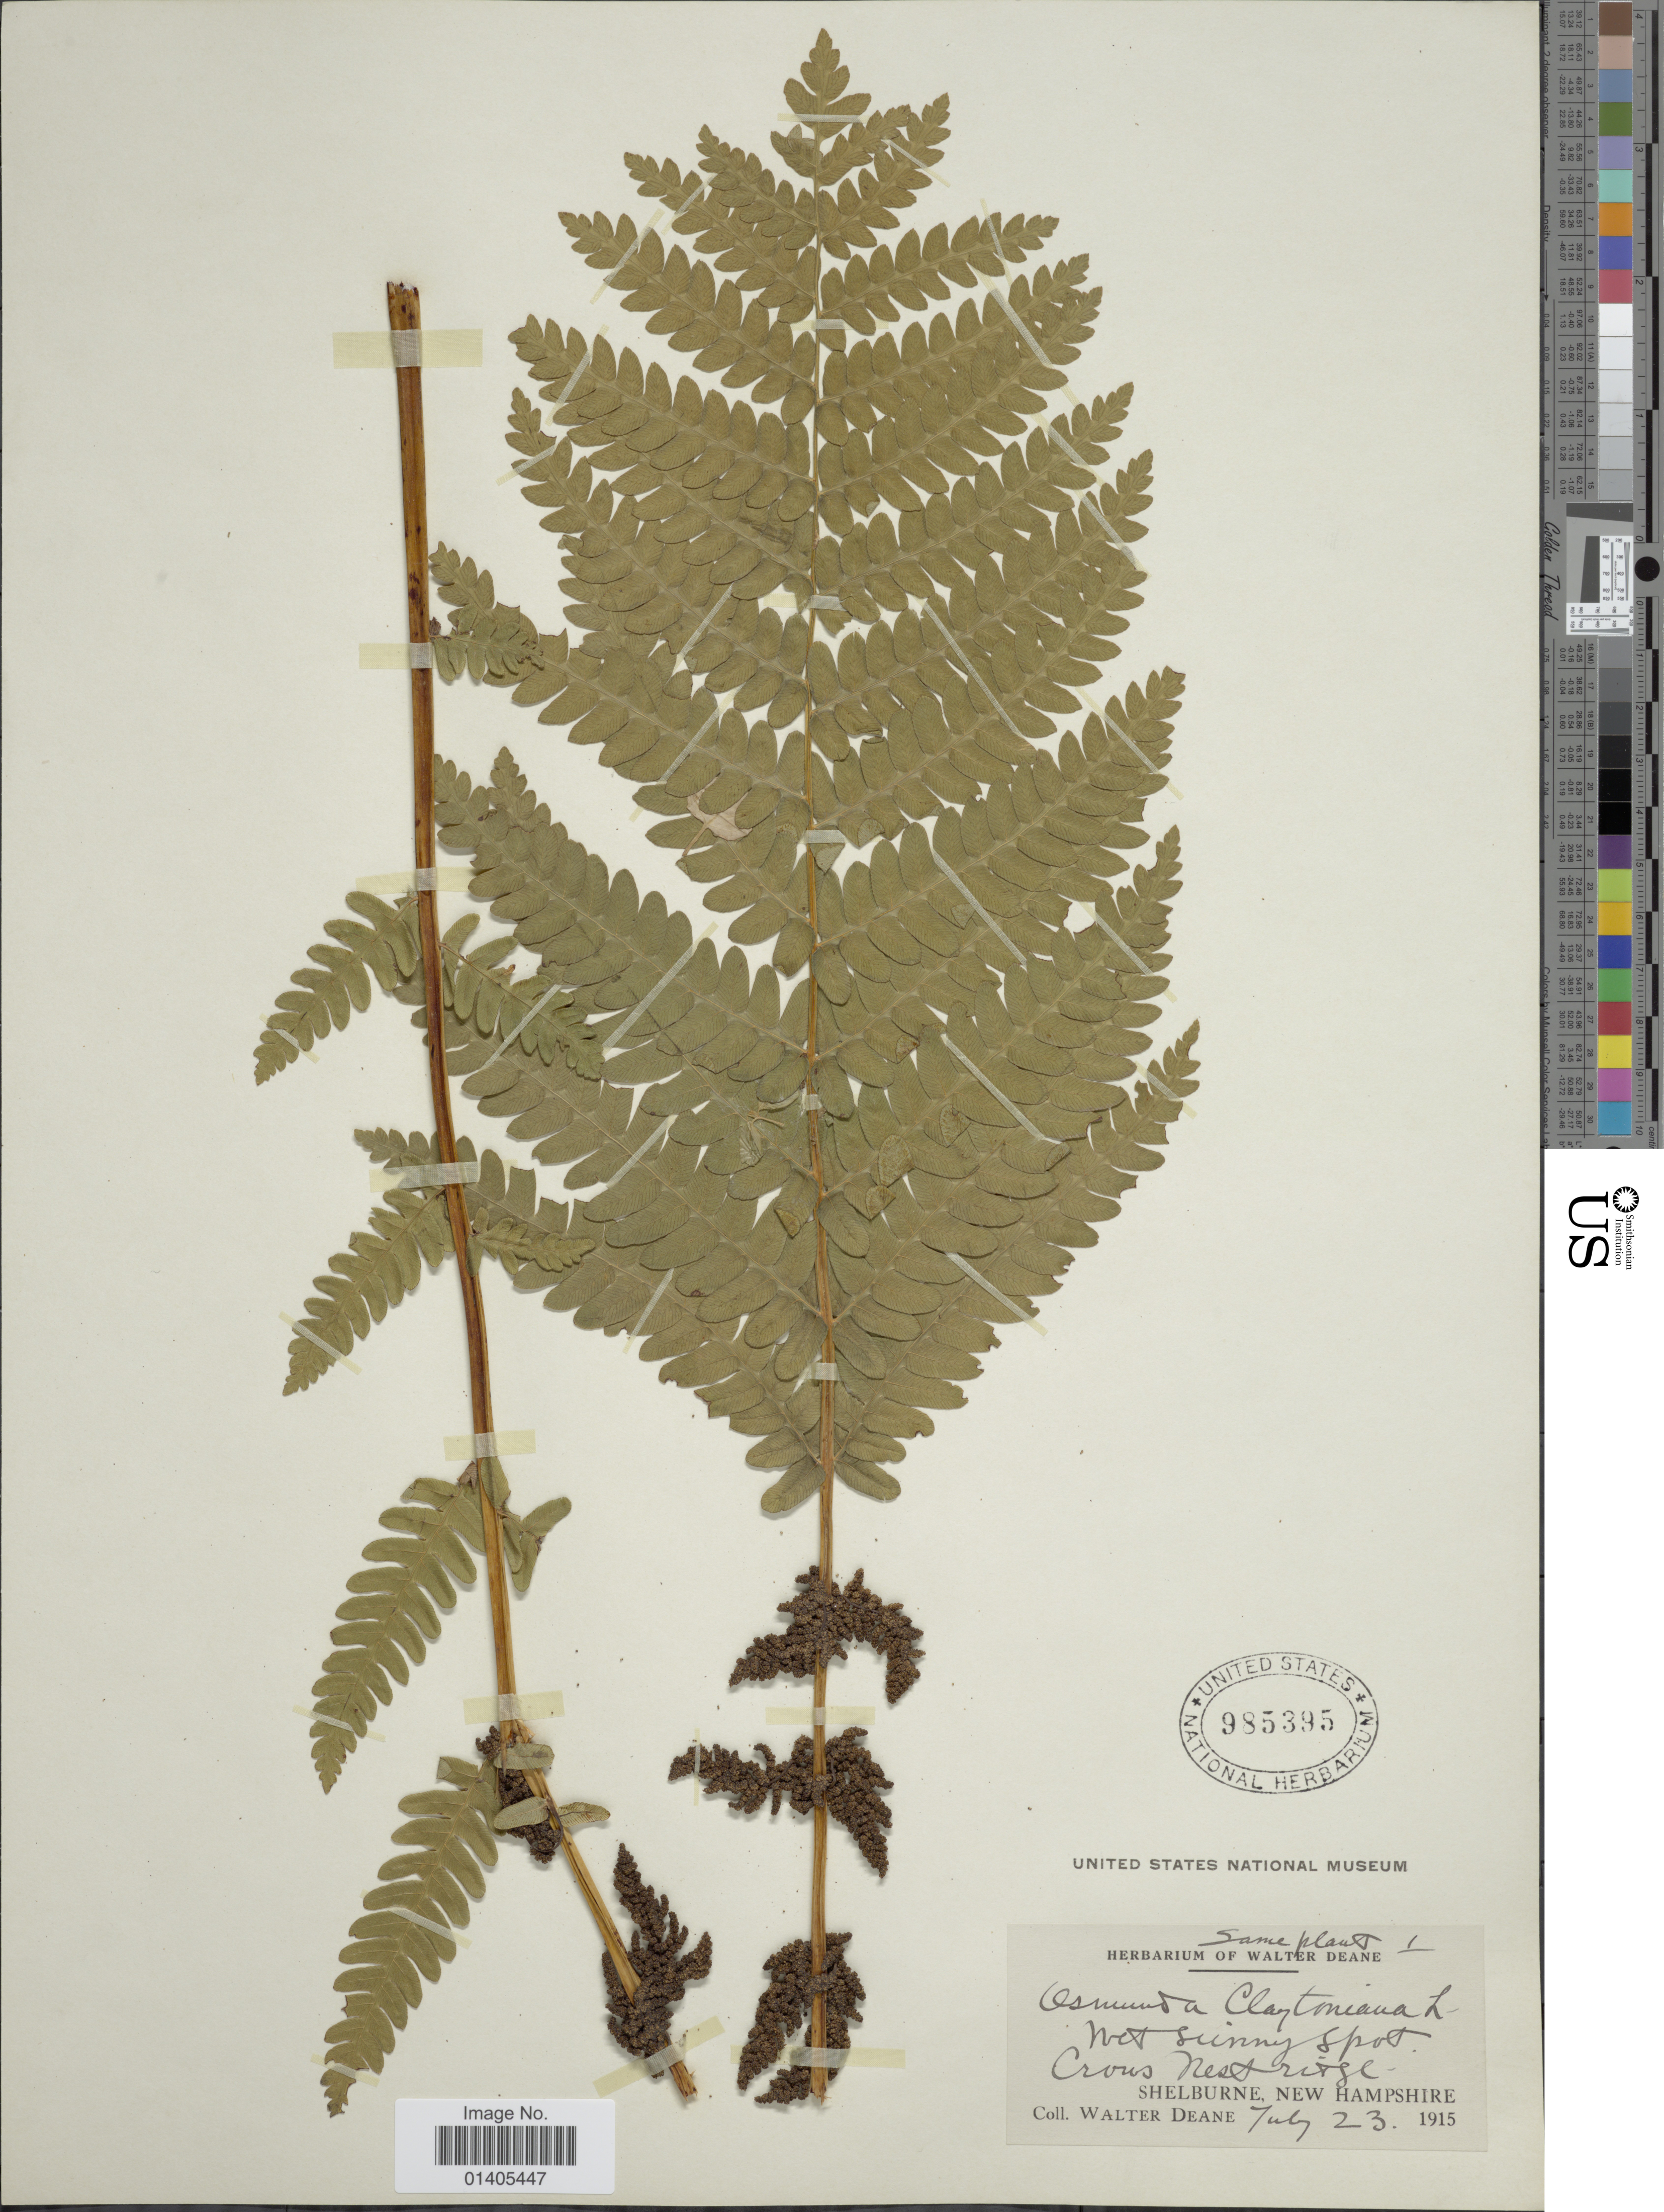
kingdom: Plantae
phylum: Tracheophyta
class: Polypodiopsida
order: Osmundales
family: Osmundaceae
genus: Osmunda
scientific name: Osmunda claytoniana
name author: (L.) Tagawa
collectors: W. Deane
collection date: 1915-07-23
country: United States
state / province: New Hampshire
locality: Crows West ridge, Shelburne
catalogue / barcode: US 985395